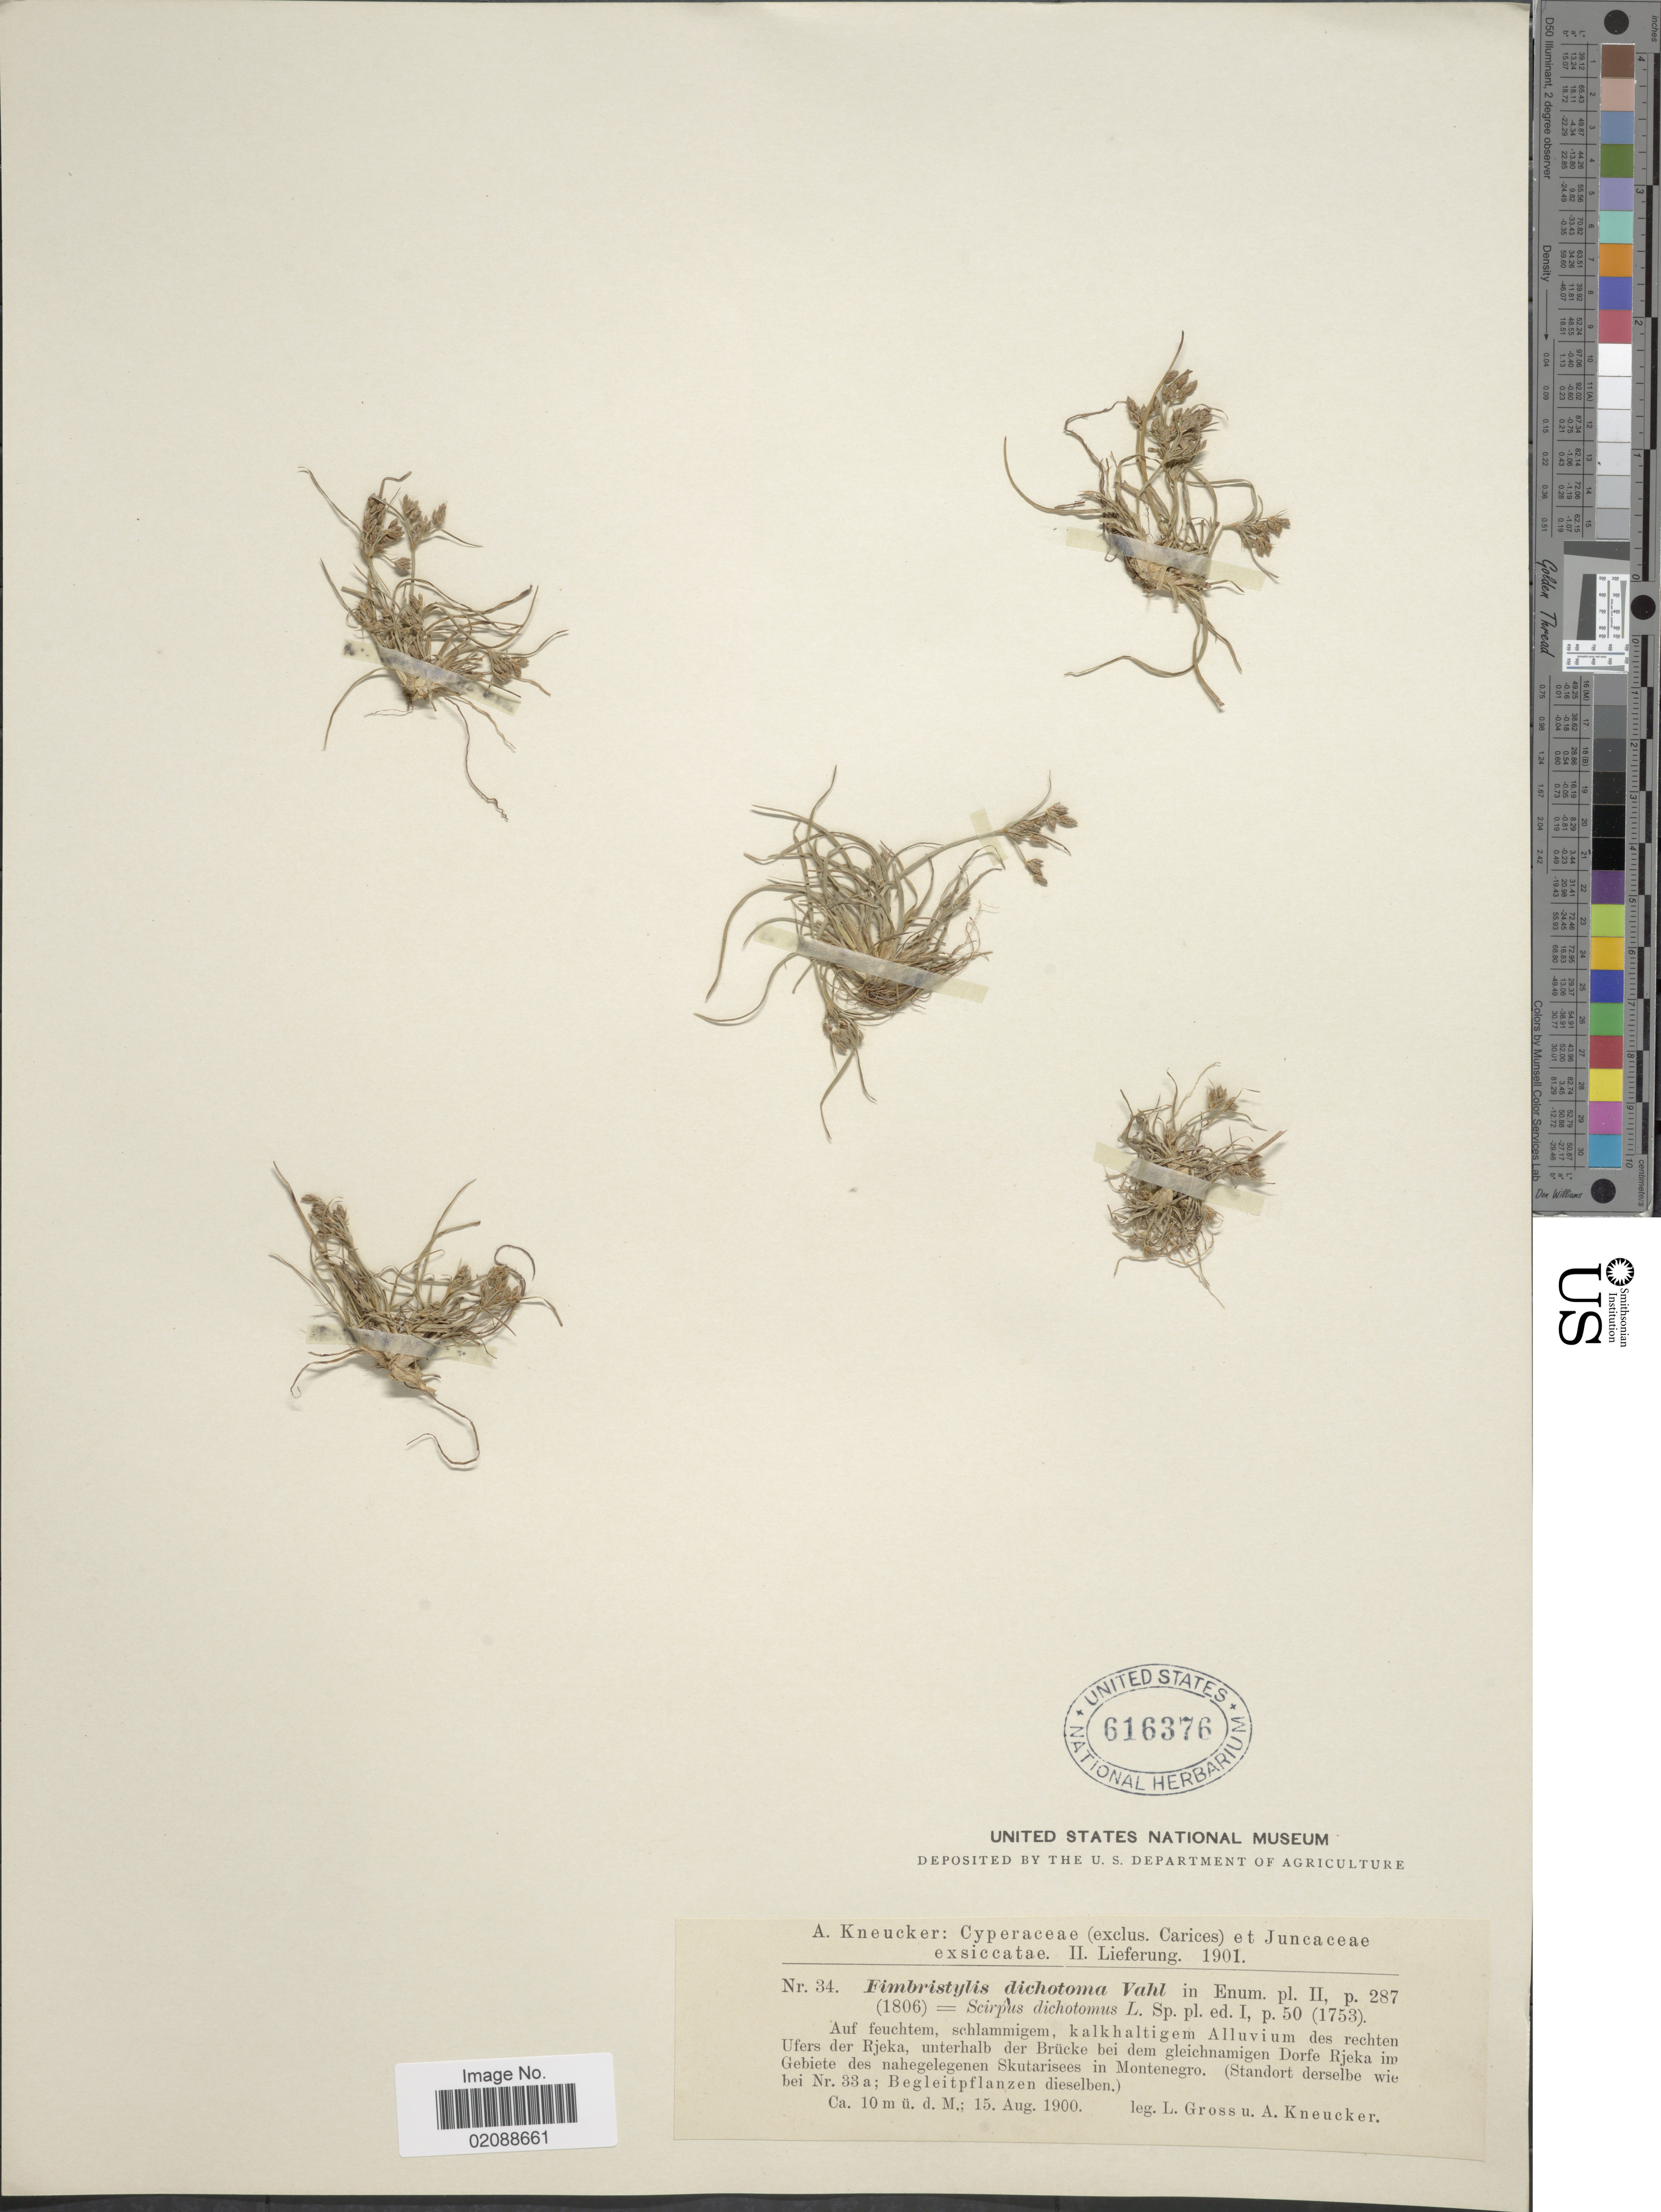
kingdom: Plantae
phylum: Tracheophyta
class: Liliopsida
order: Poales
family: Cyperaceae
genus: Fimbristylis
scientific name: Fimbristylis dichotoma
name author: (L.) Vahl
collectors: L. Gross & A. Kneucker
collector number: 34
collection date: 1900-08-15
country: Montenegro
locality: Cyperaceae (exclus. Carises) et Junaceae, Auf feuchtem, schlammigem, kalkhaltigem Alluvium des rechten Ufers der Rijeka, unterhalb der Brucke bei dem gleichnamigen Dorfe Rijeka im Gebiete des nahegelegenen Skutarisees in Montenegro. (Mala Rijeka)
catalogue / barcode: US 616376